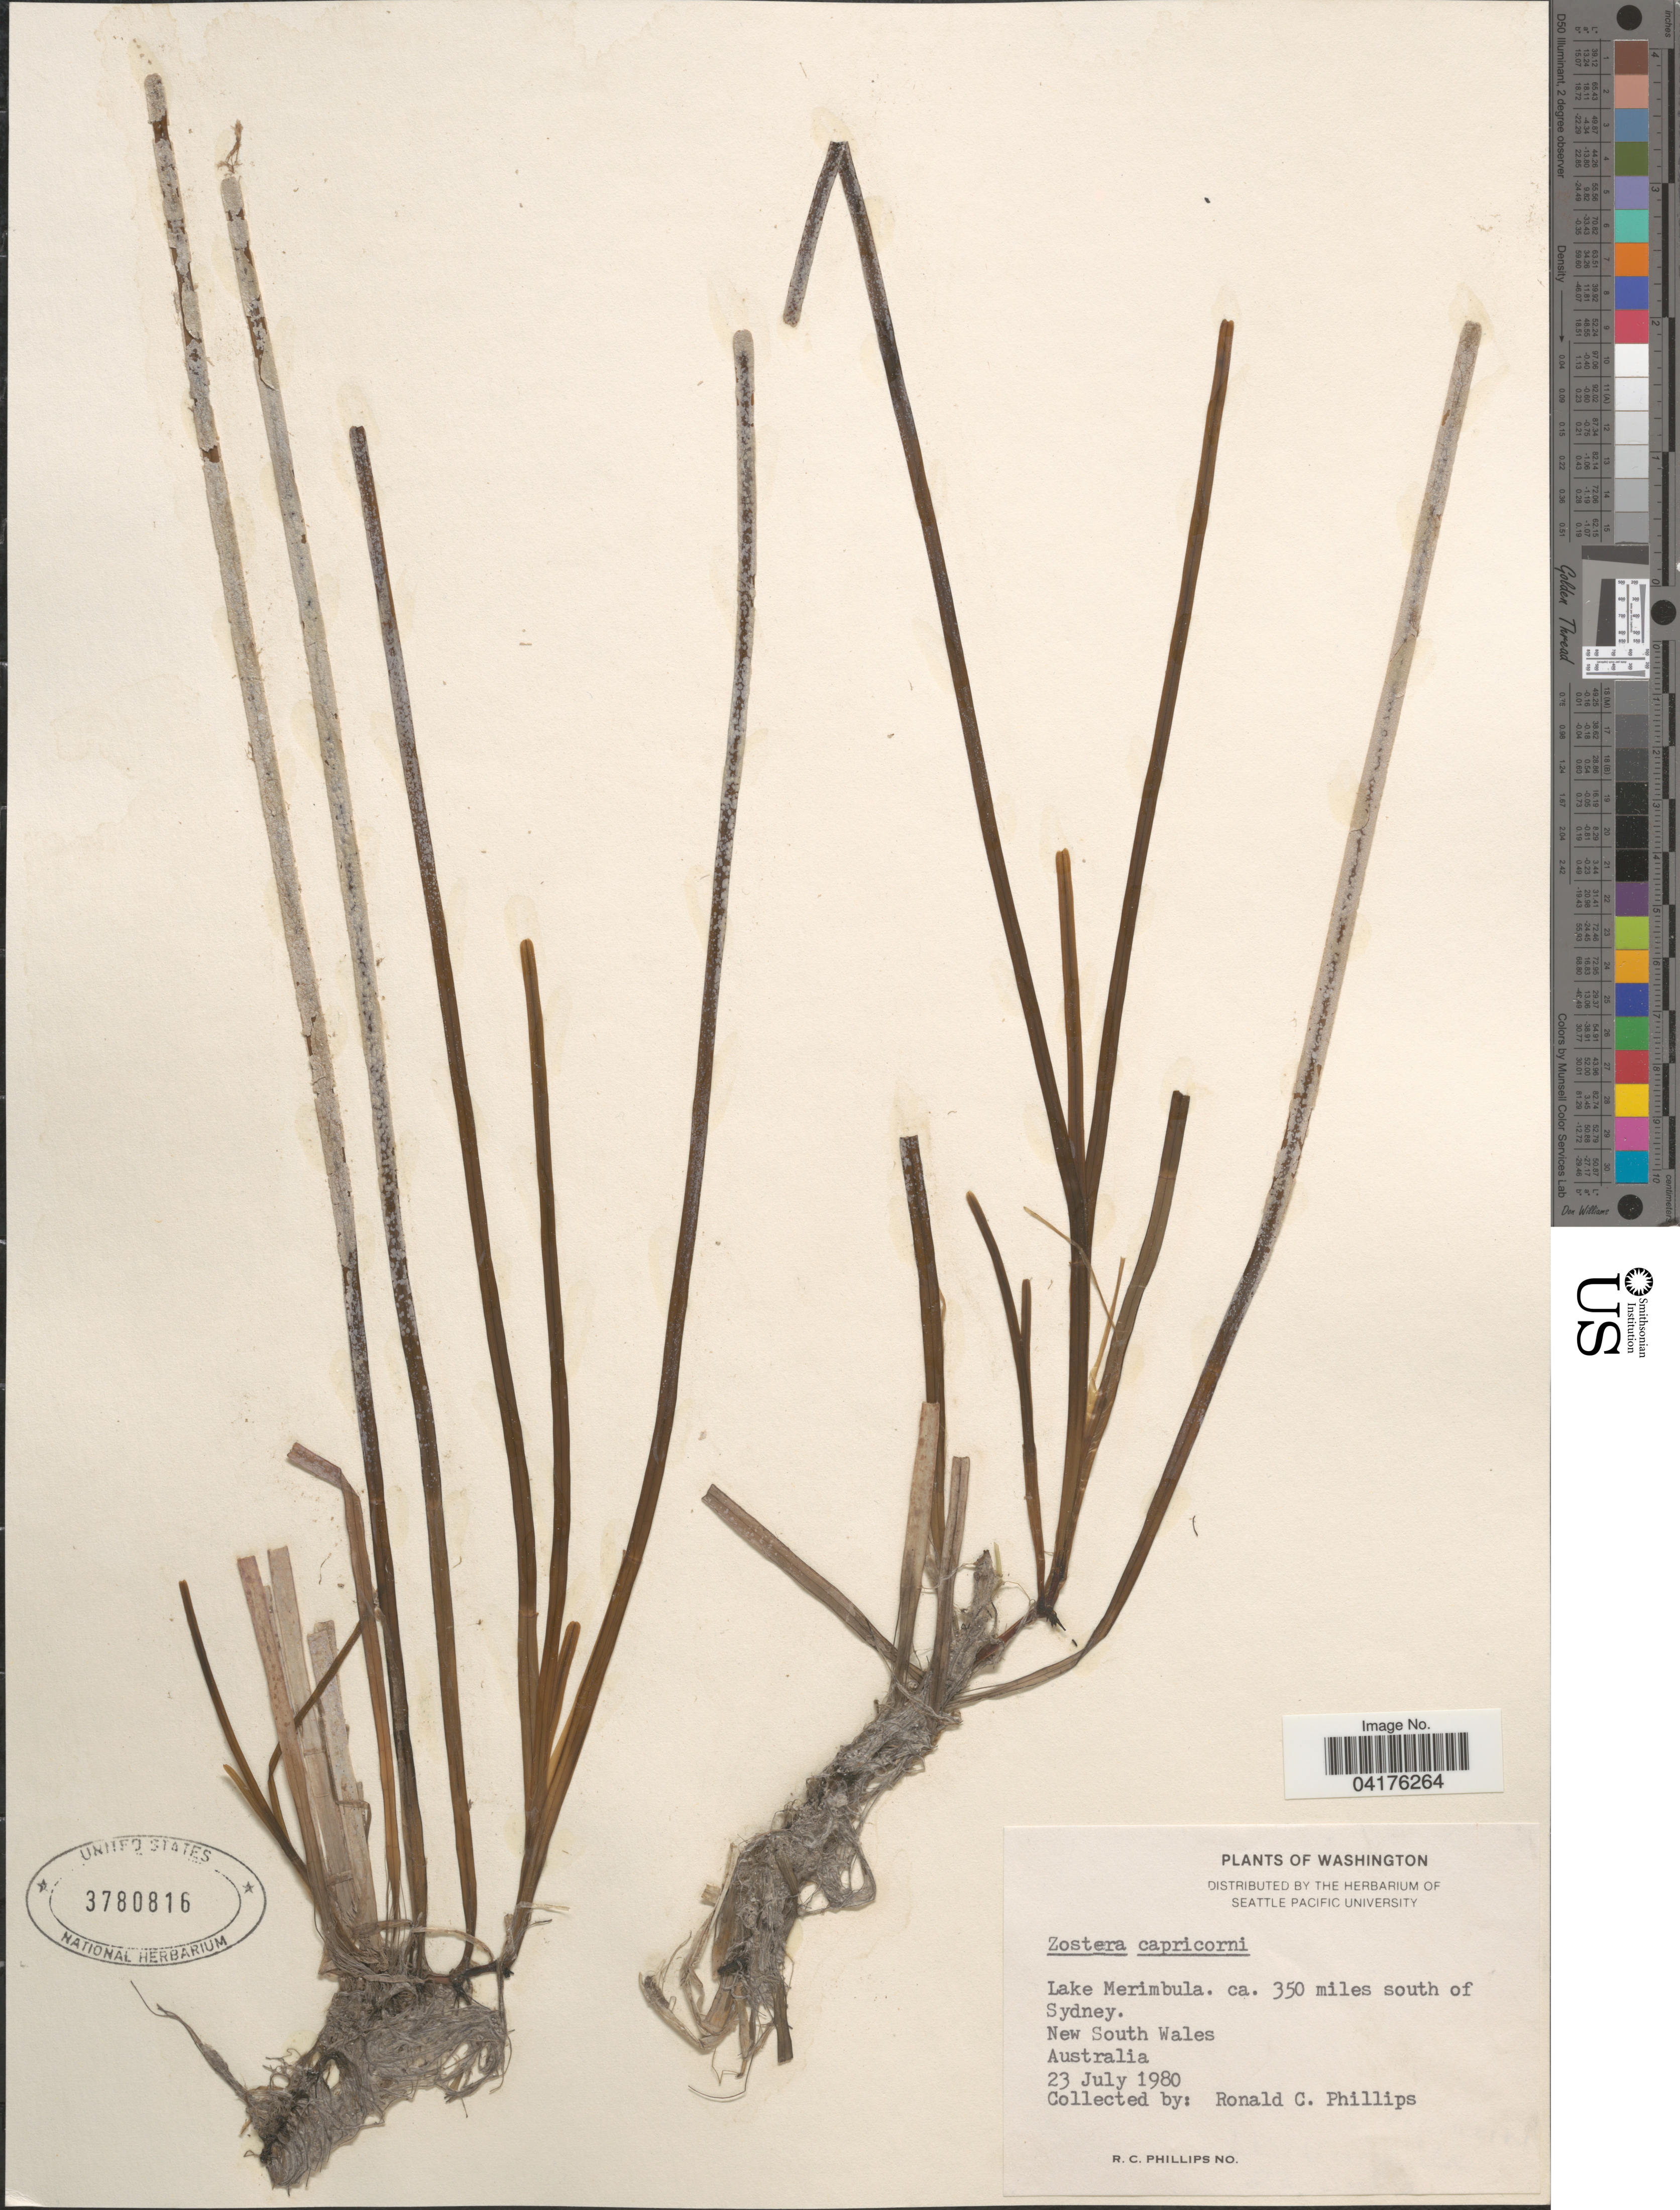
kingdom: Plantae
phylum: Tracheophyta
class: Liliopsida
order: Alismatales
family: Zosteraceae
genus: Zostera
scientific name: Zostera capricorni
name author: Asch.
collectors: R. C. Phillips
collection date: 1980-07-23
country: Australia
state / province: New South Wales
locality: Lake Merimbula. ca. 350 miles south of Sydney.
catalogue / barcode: US 3780816